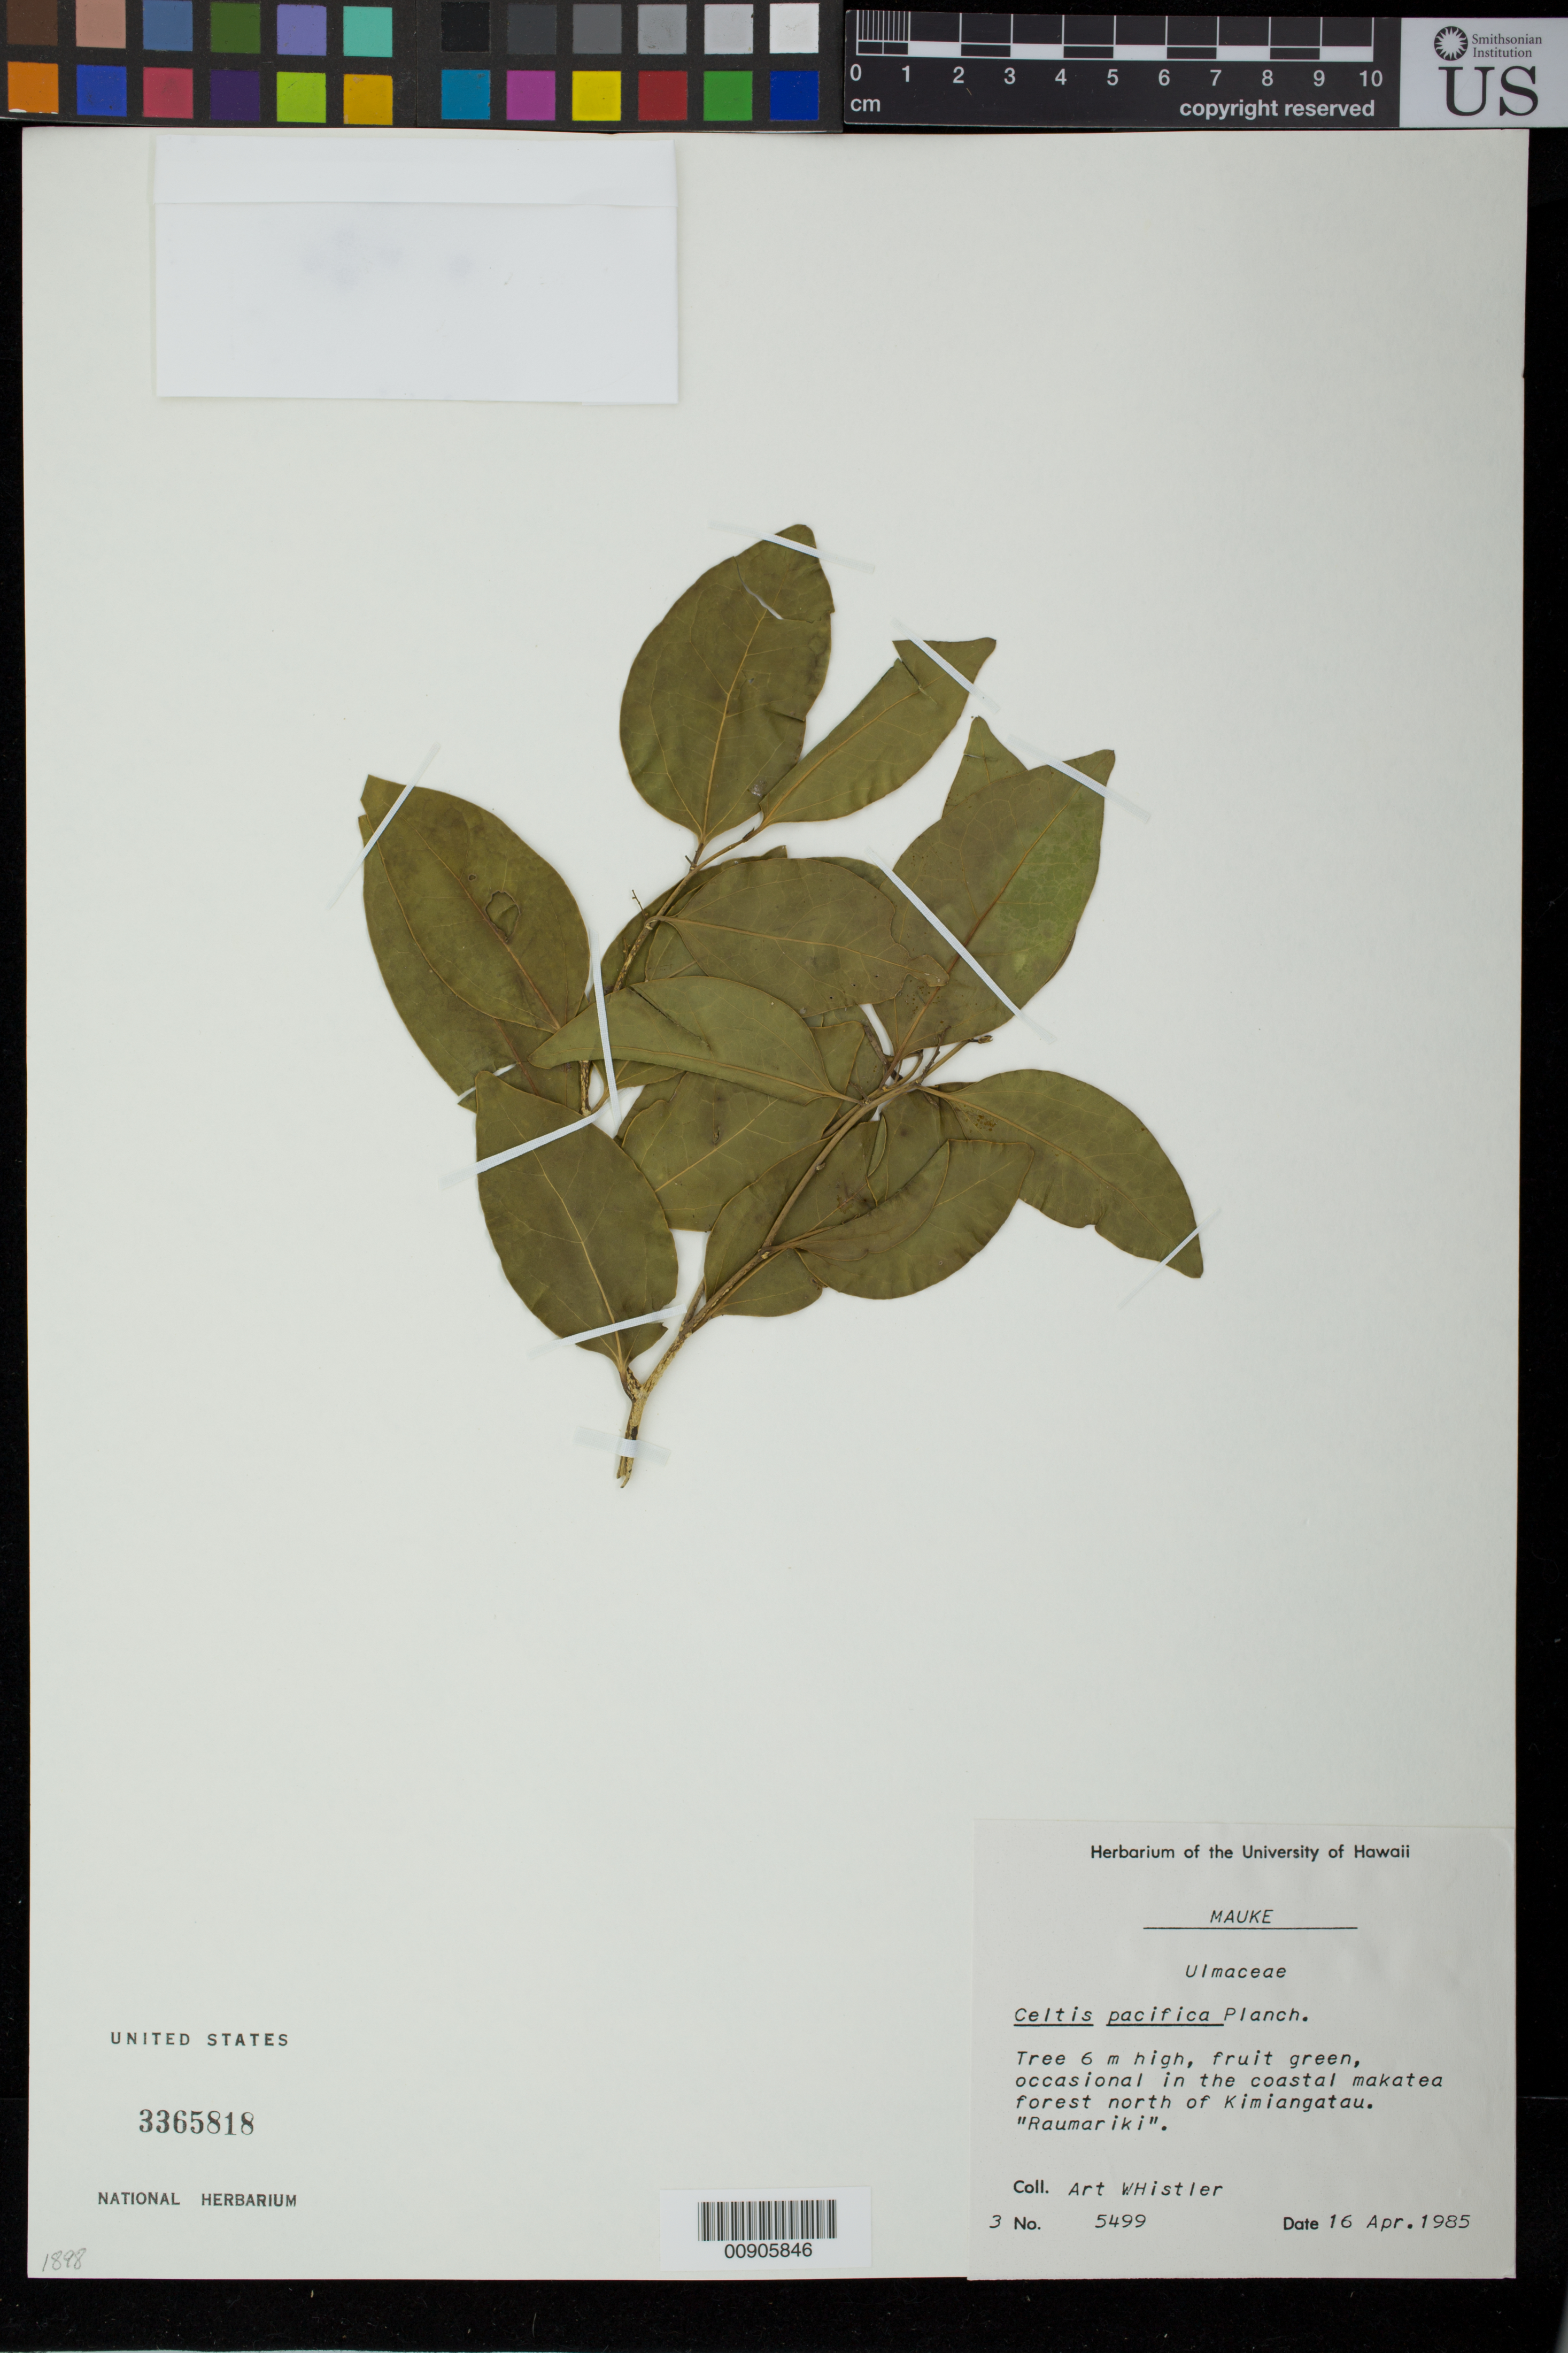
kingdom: Plantae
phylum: Tracheophyta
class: Magnoliopsida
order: Rosales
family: Cannabaceae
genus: Celtis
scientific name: Celtis pacifica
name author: Planch.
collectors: A. Whistler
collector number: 5499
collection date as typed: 16 Apr 1985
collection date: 1985-04-16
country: Cook Islands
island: Mauke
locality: north of Kimiangatau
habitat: in the coastal makatea forest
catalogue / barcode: US 3365818